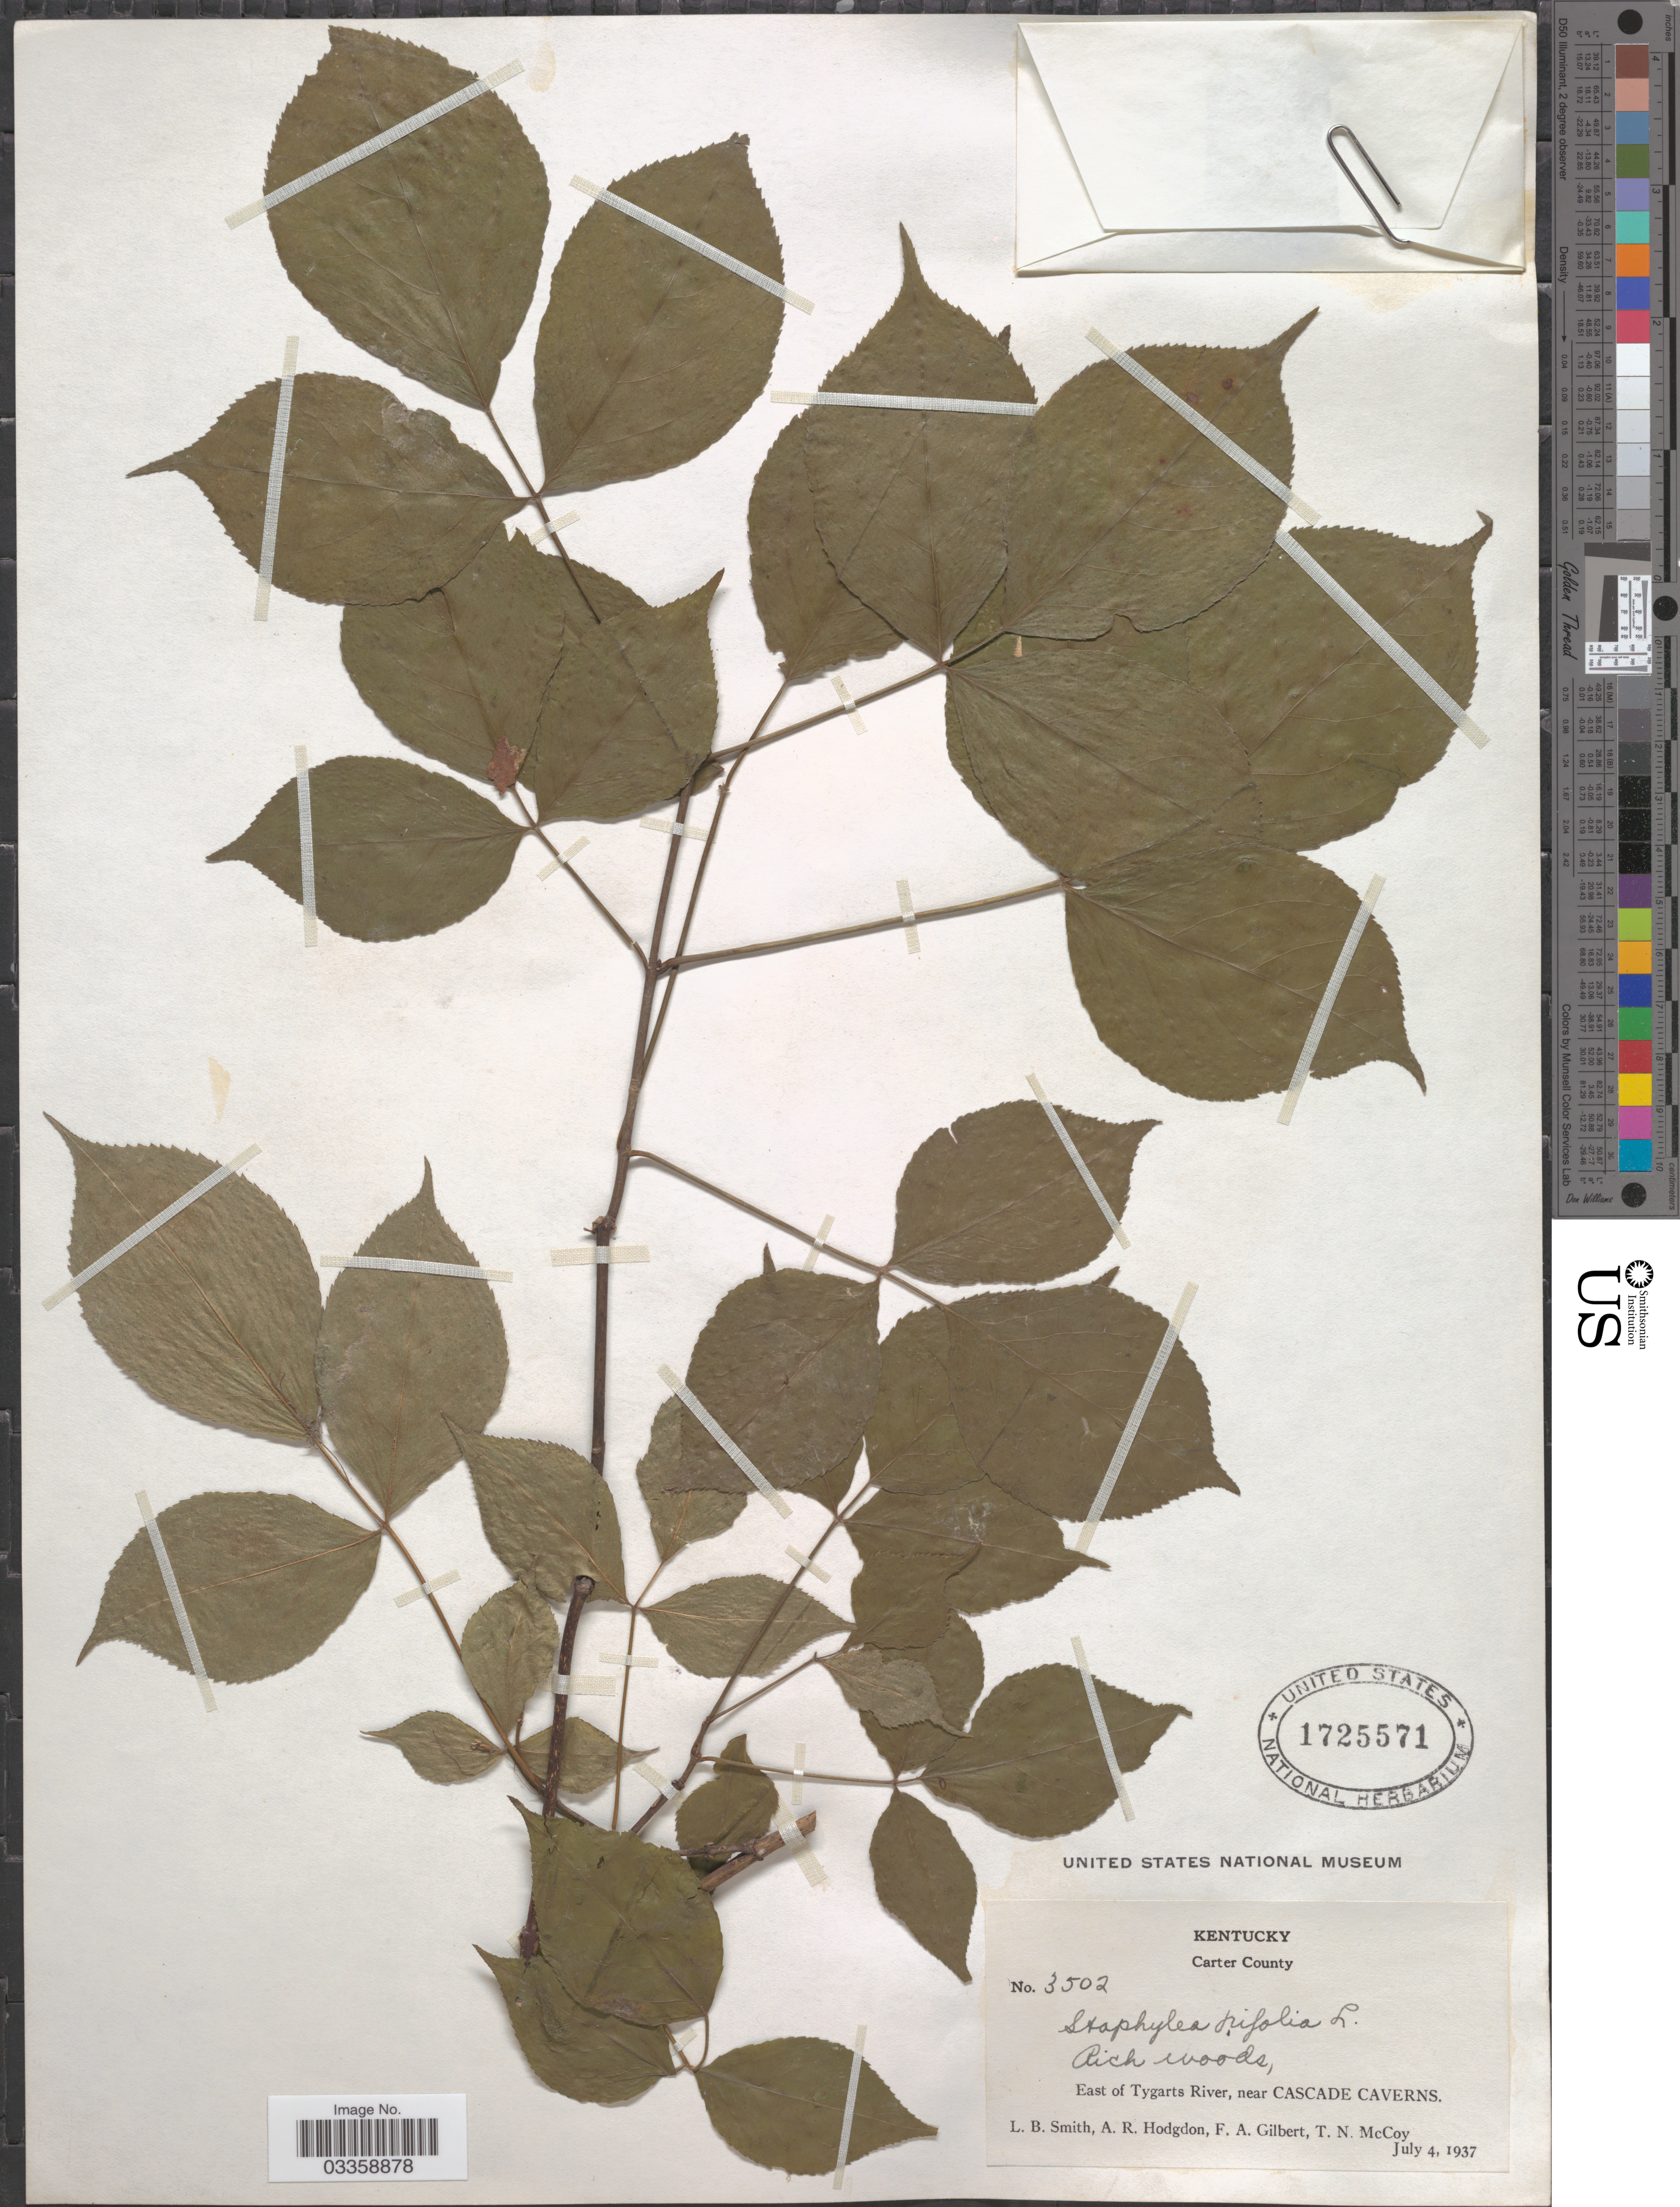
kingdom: Plantae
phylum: Tracheophyta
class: Magnoliopsida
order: Crossosomatales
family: Staphyleaceae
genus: Staphylea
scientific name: Staphylea trifolia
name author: L.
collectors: L. Smith, A. R. Hodgdon, F. A. Gilbert & T. N. McCoy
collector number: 3502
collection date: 1937-07-04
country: United States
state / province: Kentucky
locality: Carter County. East of Tygarts River, near Cascade Caverns.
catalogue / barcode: US 1725571